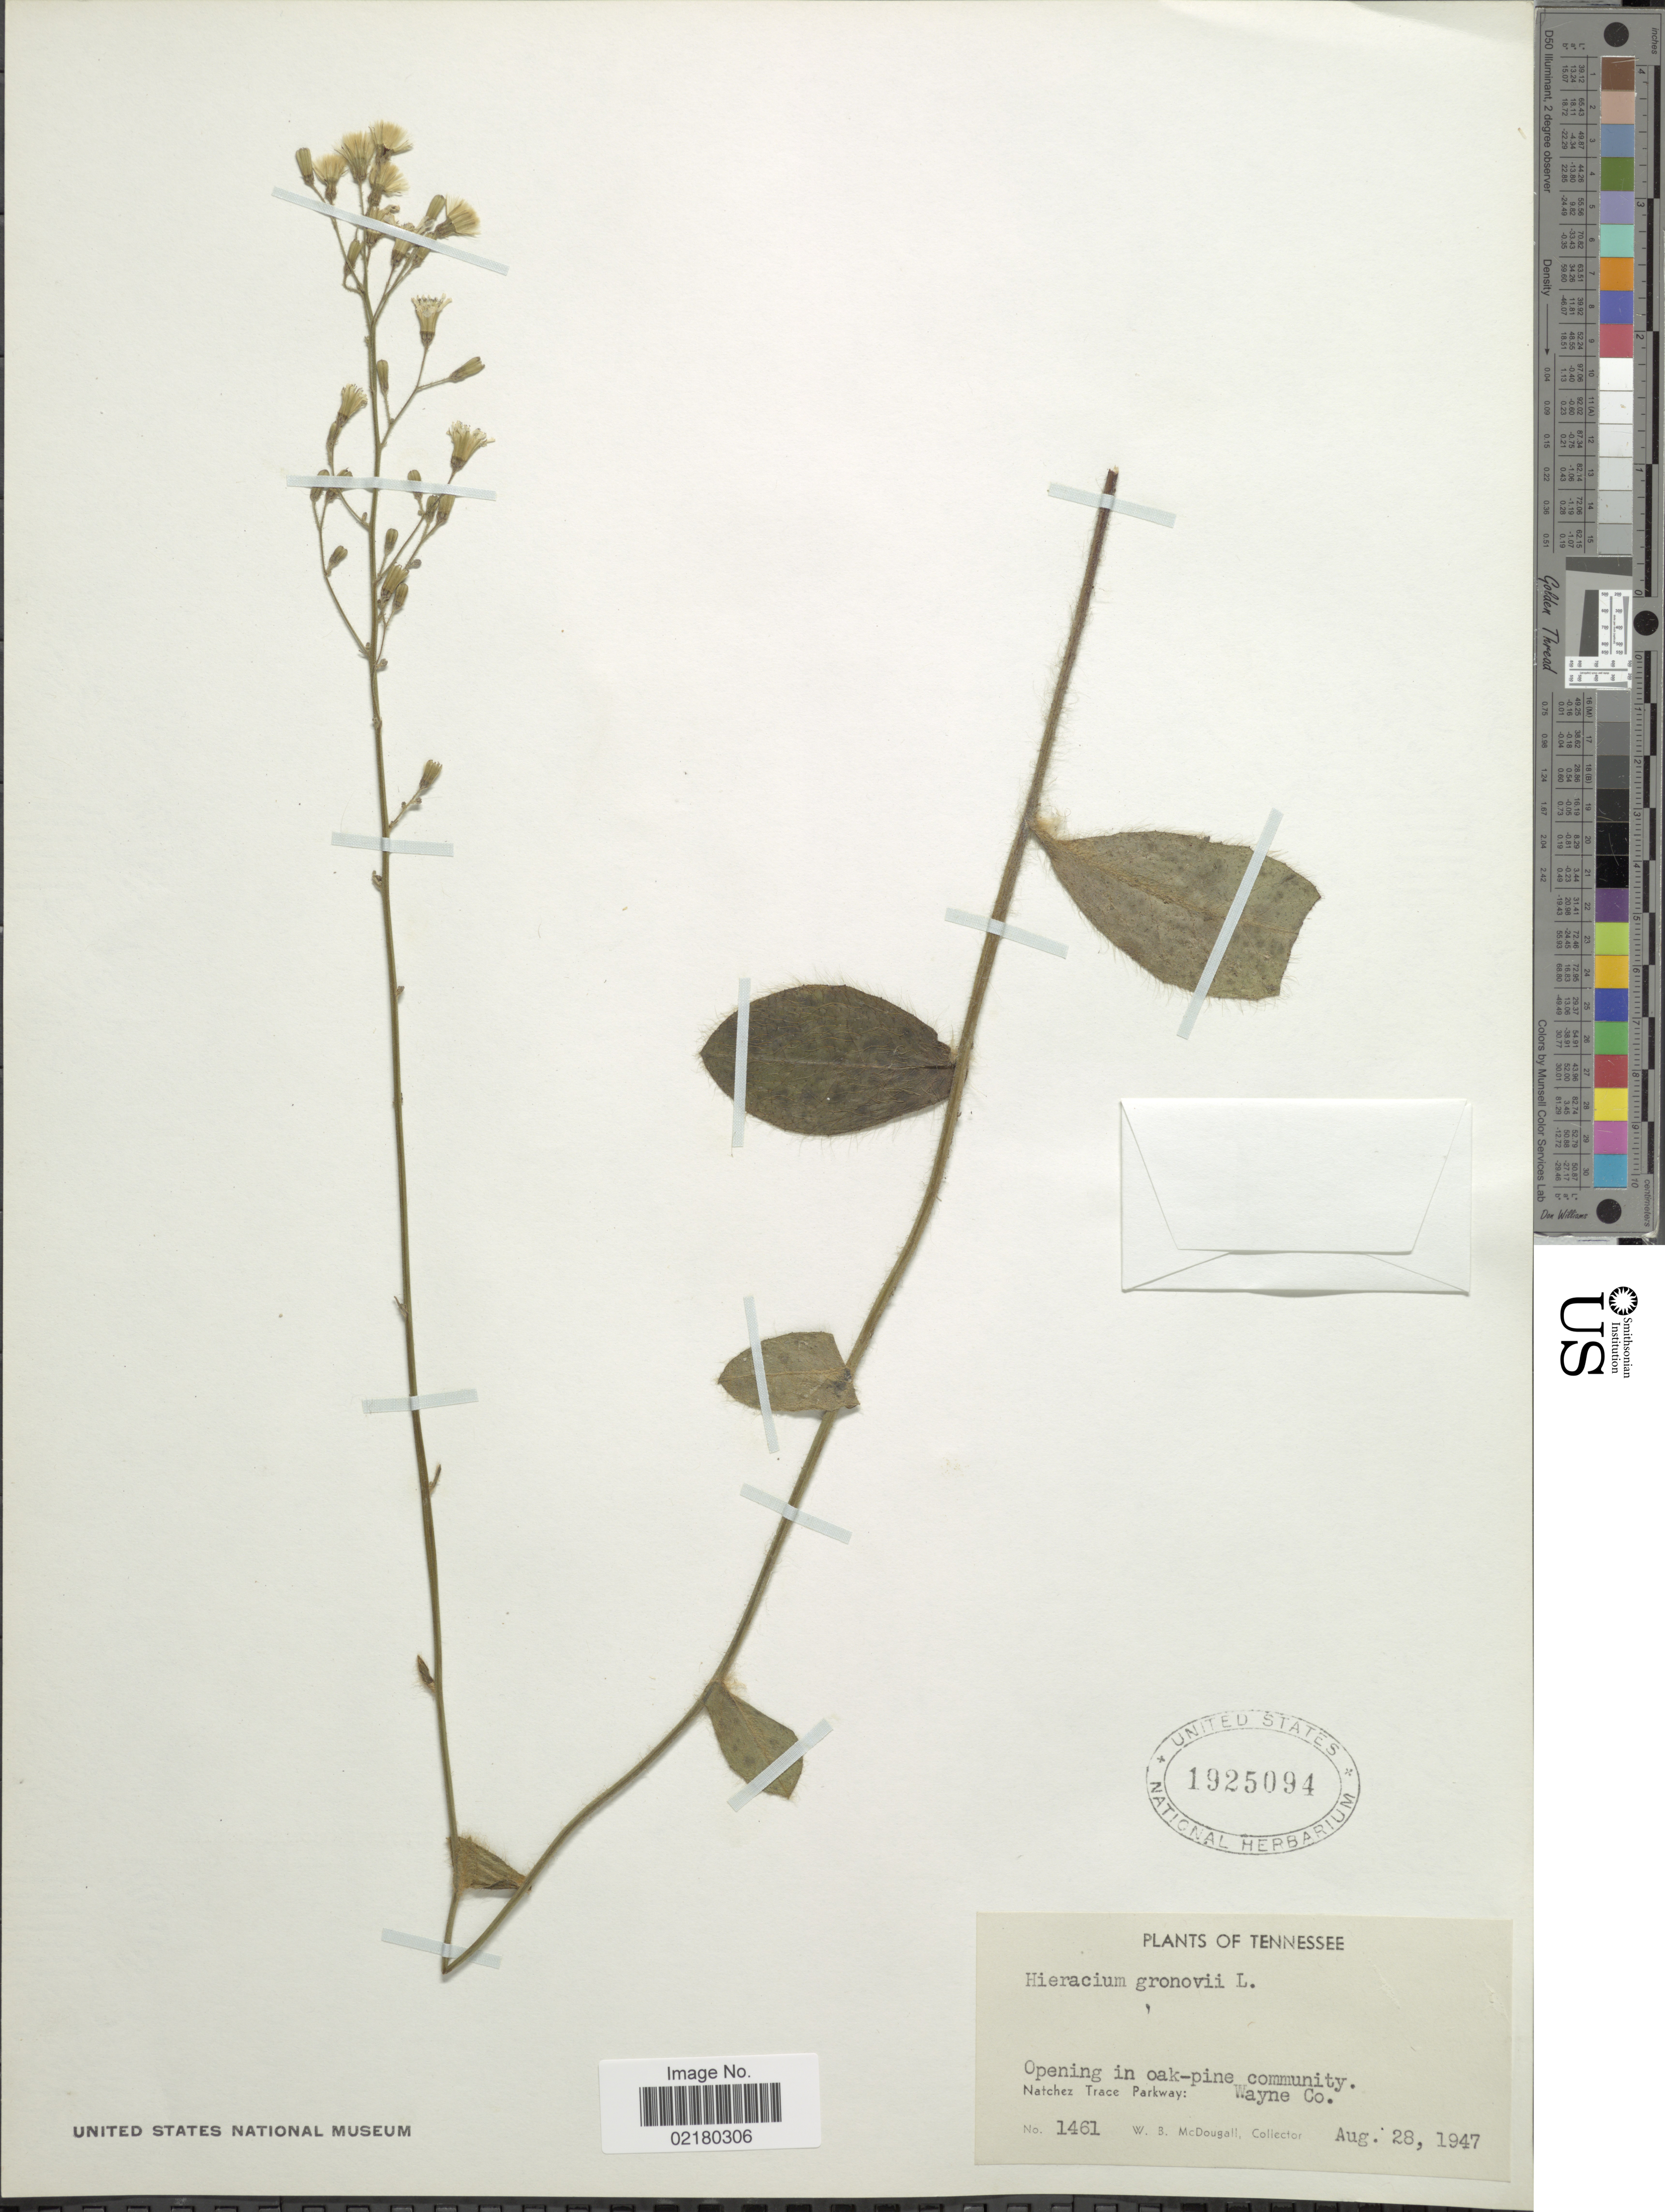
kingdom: Plantae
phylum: Tracheophyta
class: Magnoliopsida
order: Asterales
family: Asteraceae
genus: Hieracium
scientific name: Hieracium gronovii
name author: L.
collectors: W. B. McDougall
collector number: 1461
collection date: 1947-08-28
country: United States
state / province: Tennessee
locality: Opening in oak-pine community, Natchez Trace Parkway: Wayne Co.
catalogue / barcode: US 1925094